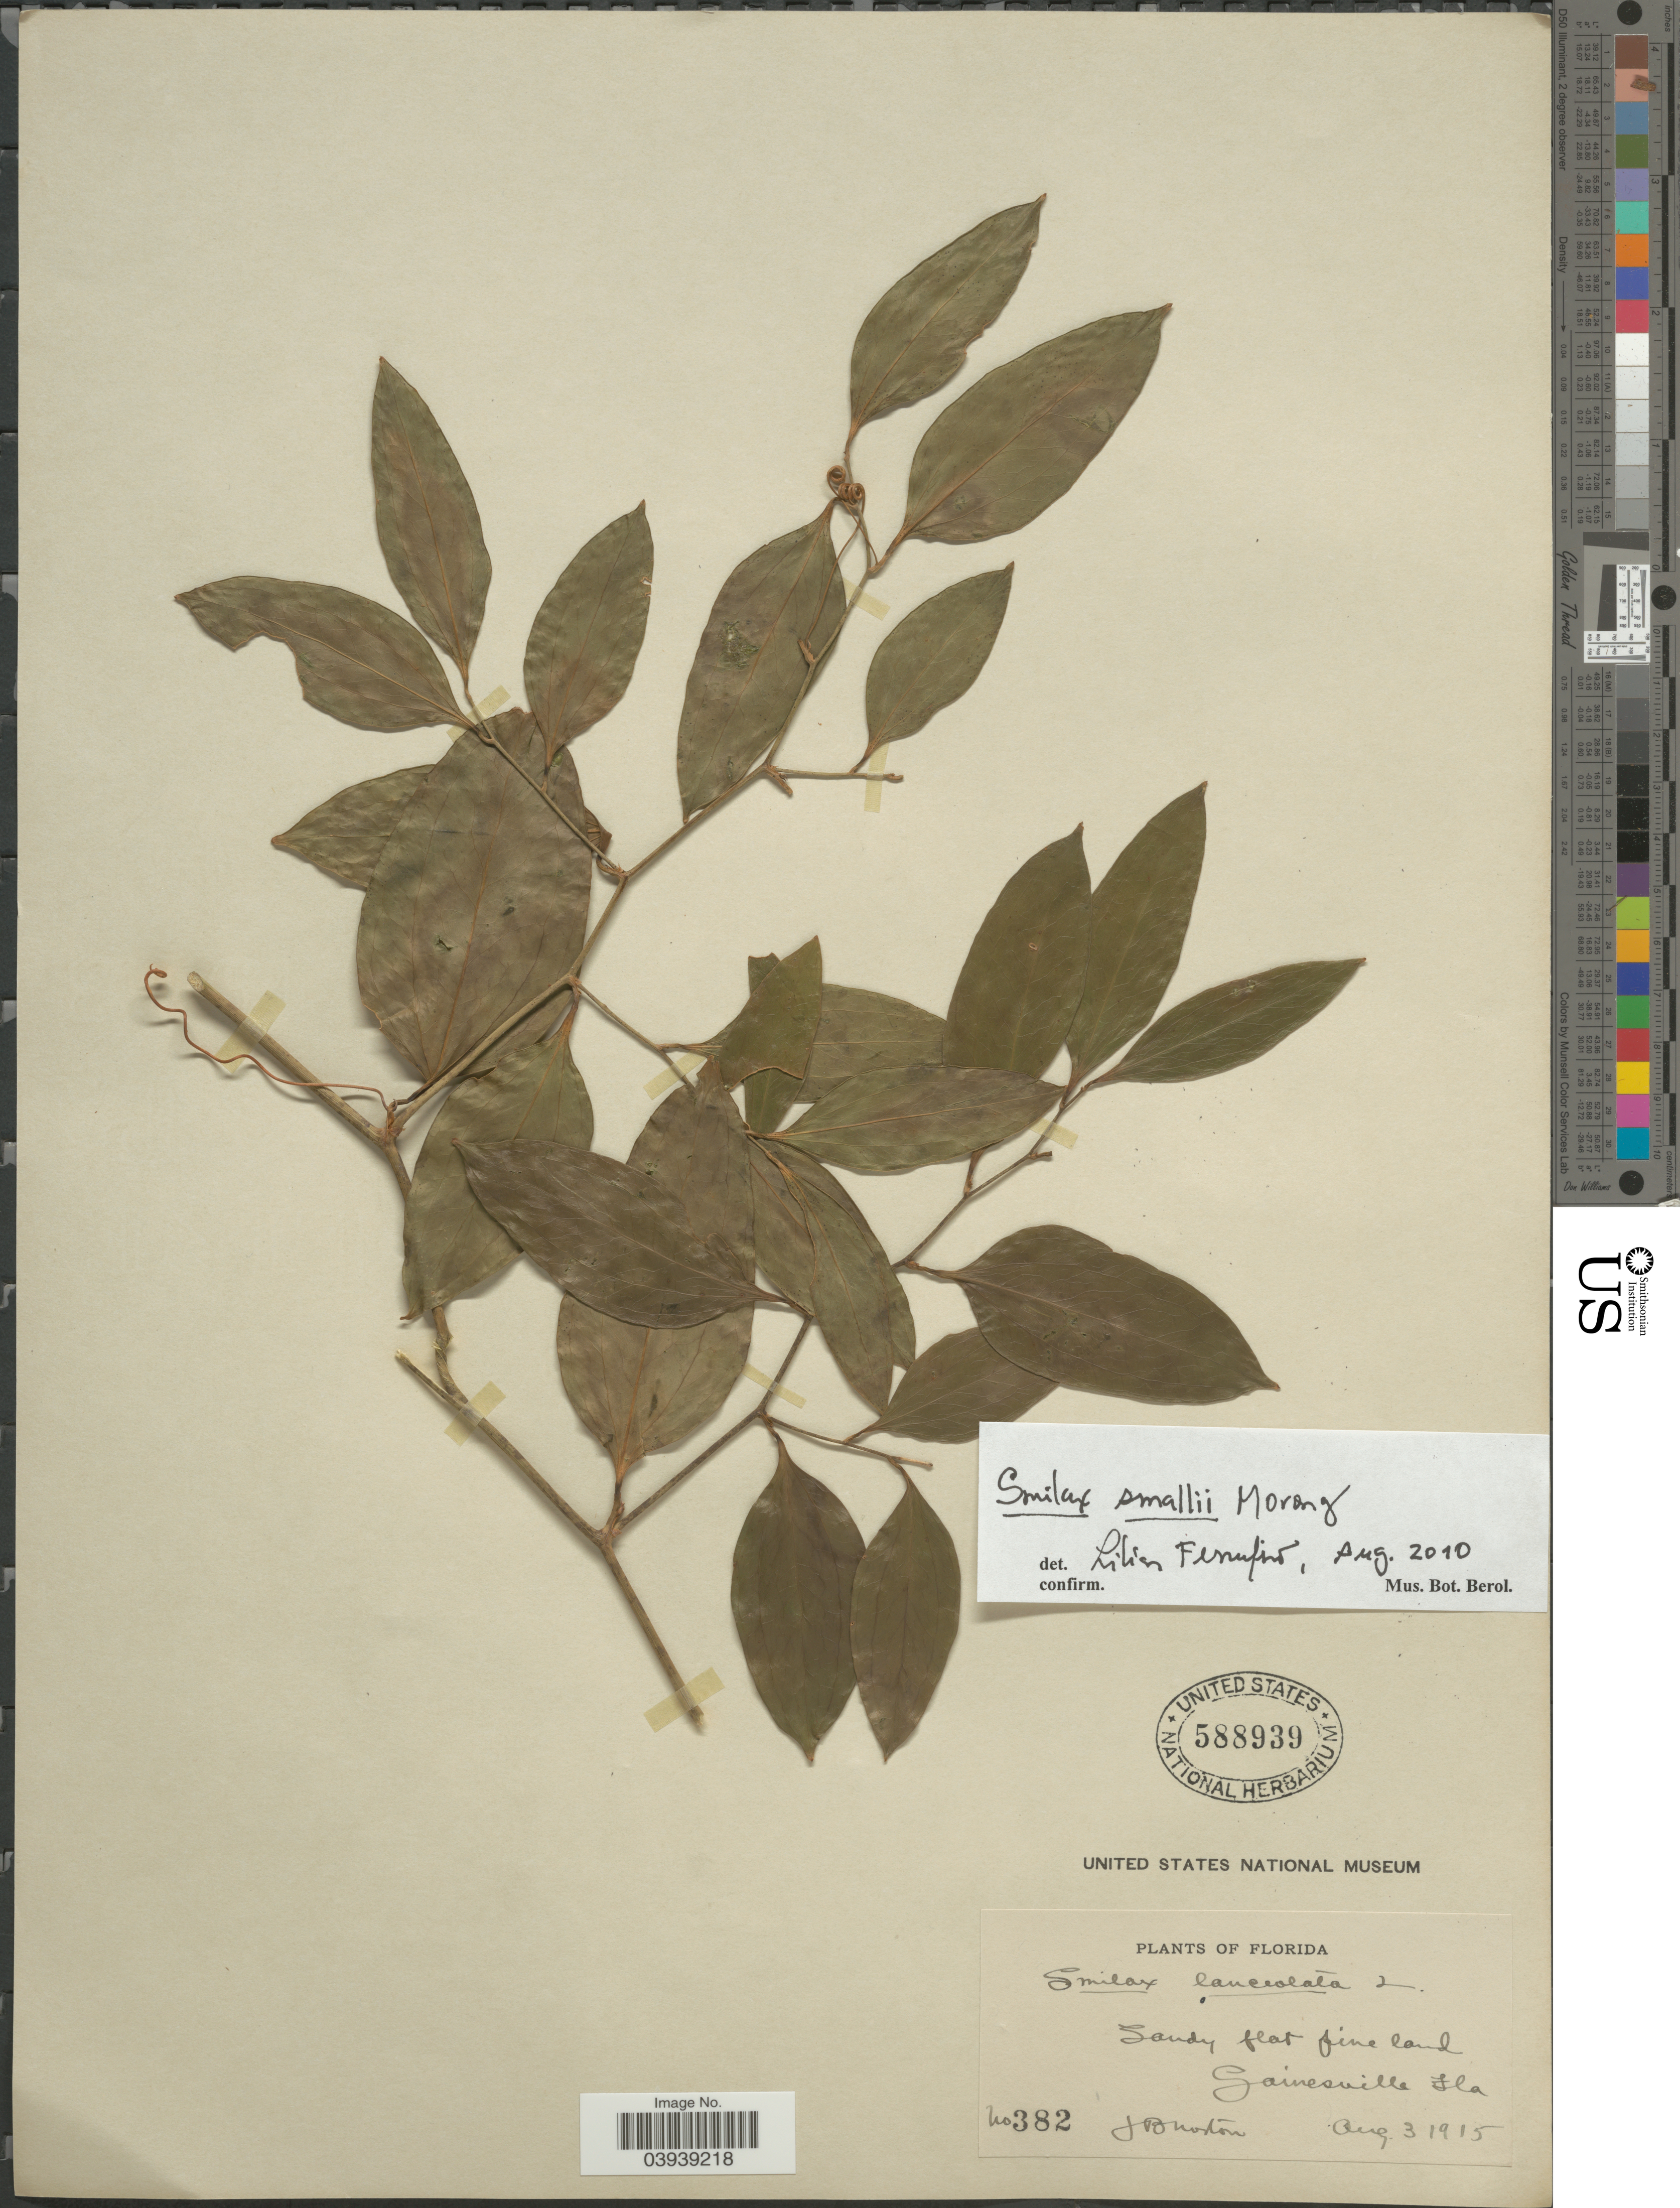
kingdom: Plantae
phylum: Tracheophyta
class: Liliopsida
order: Liliales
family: Smilacaceae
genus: Smilax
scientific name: Smilax smallii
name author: Morong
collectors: J. B. Norton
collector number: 382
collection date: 1915-08-03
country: United States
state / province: Florida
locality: Sandy flat pine land, Gainesville.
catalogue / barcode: US 588939